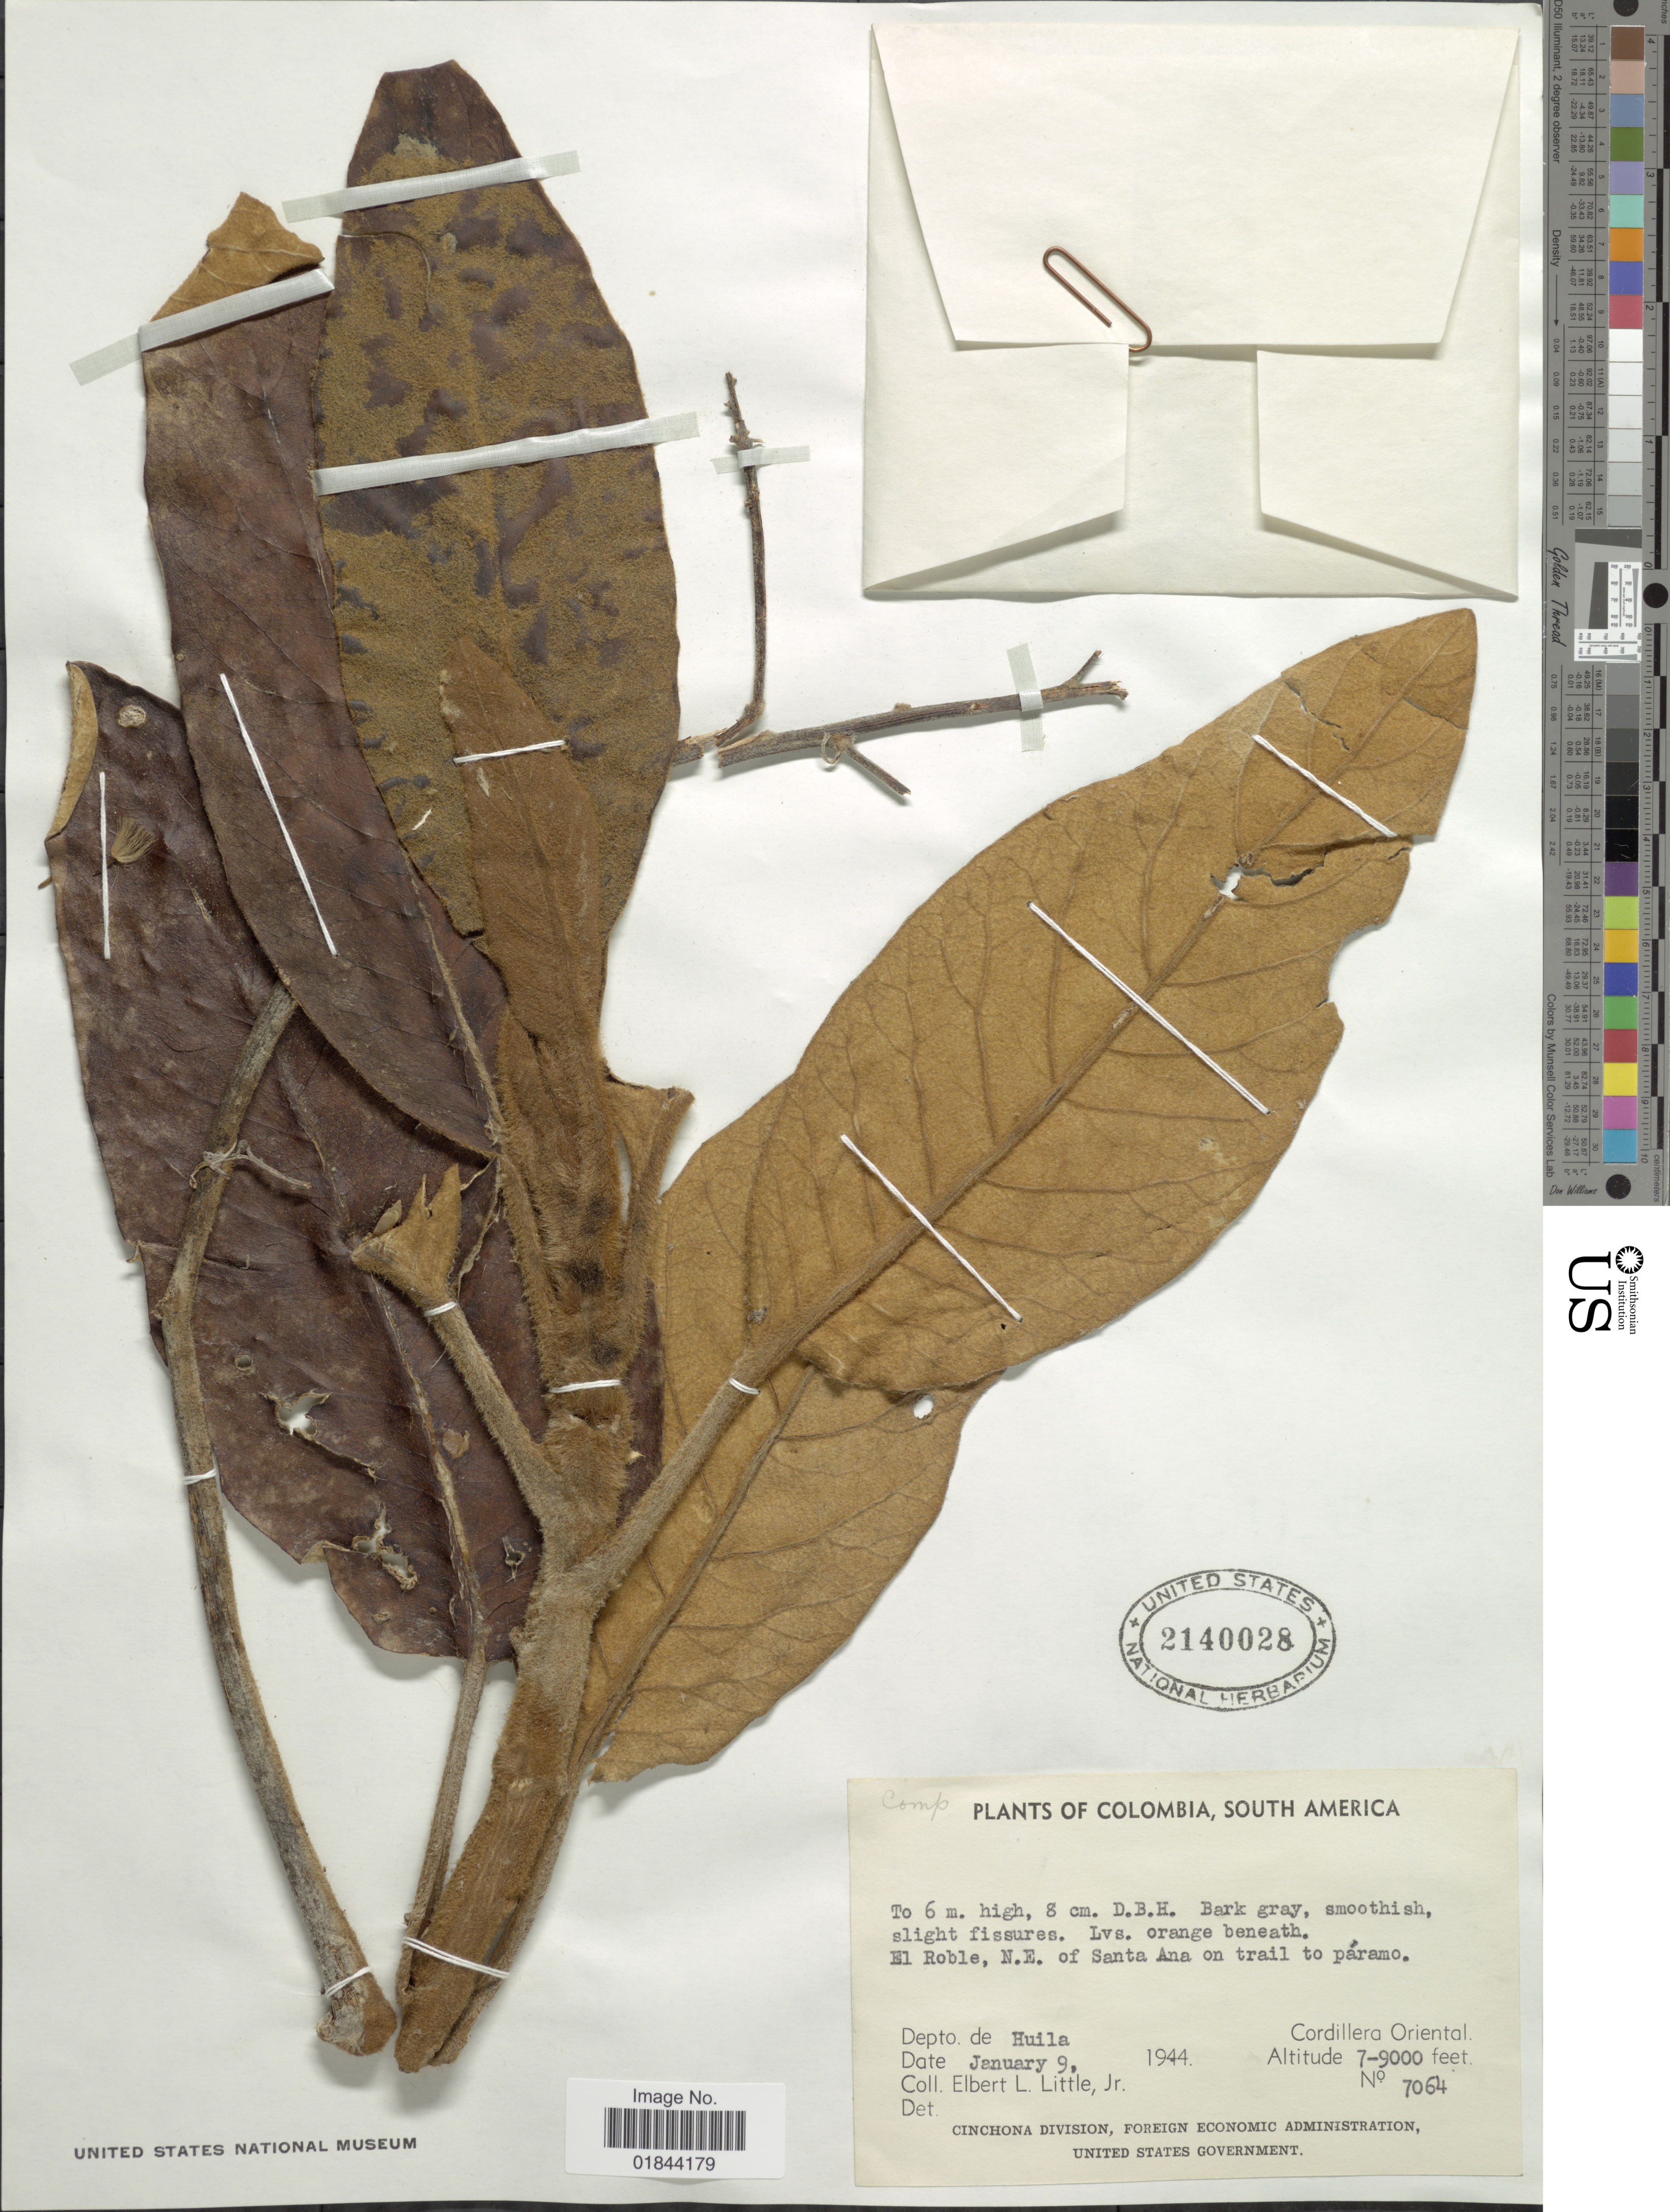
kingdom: Plantae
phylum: Tracheophyta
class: Magnoliopsida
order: Asterales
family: Asteraceae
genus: Paragynoxys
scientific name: Paragynoxys martingrantii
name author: Cuatrec.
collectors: E. L. Little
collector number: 7064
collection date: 1944-01-09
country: Colombia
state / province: Huila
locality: El Roble, N.E. of Santa Ana on trail to paramo, Cordillera Oriental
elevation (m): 2134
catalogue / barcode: US 2140028